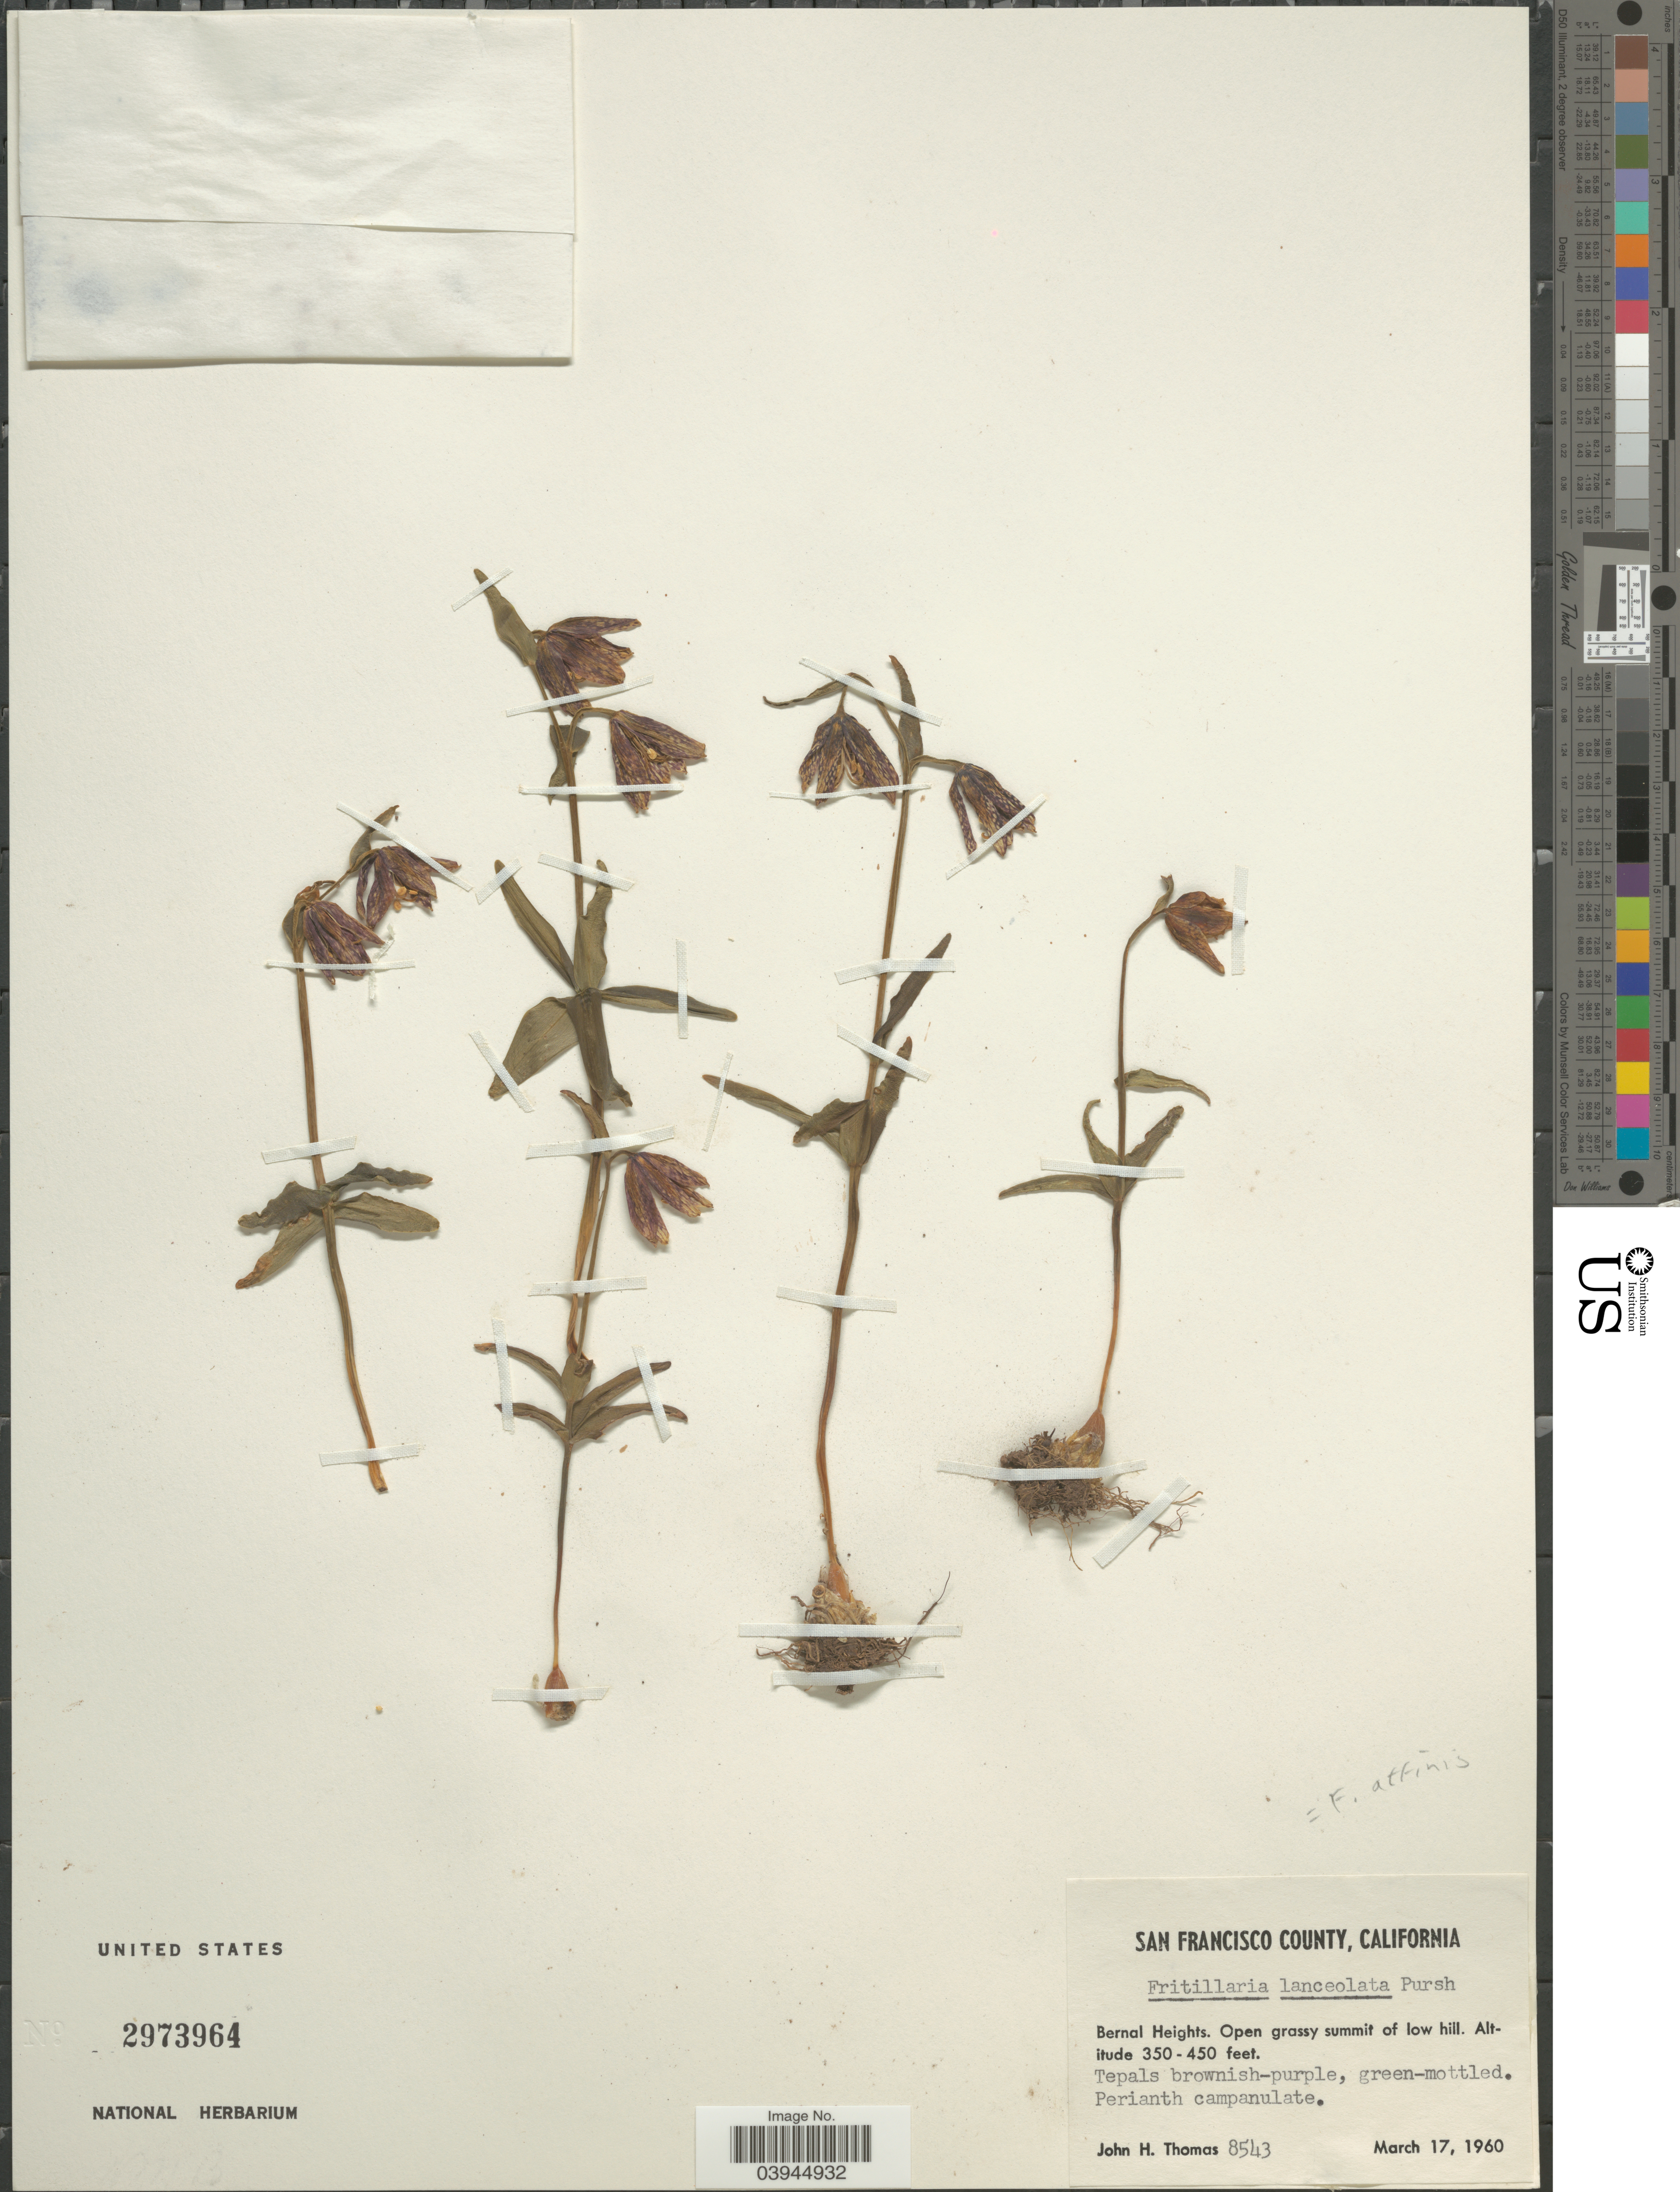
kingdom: Plantae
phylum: Tracheophyta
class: Liliopsida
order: Liliales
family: Liliaceae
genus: Fritillaria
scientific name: Fritillaria affinis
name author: (Schult. & Schult. f.) Sealy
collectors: J. H. Thomas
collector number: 8543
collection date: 1960-03-17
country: United States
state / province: California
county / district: San Francisco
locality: San Francisco County. Bernal Heights. Open grassy summit of low hill.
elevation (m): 107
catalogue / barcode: US 2973964